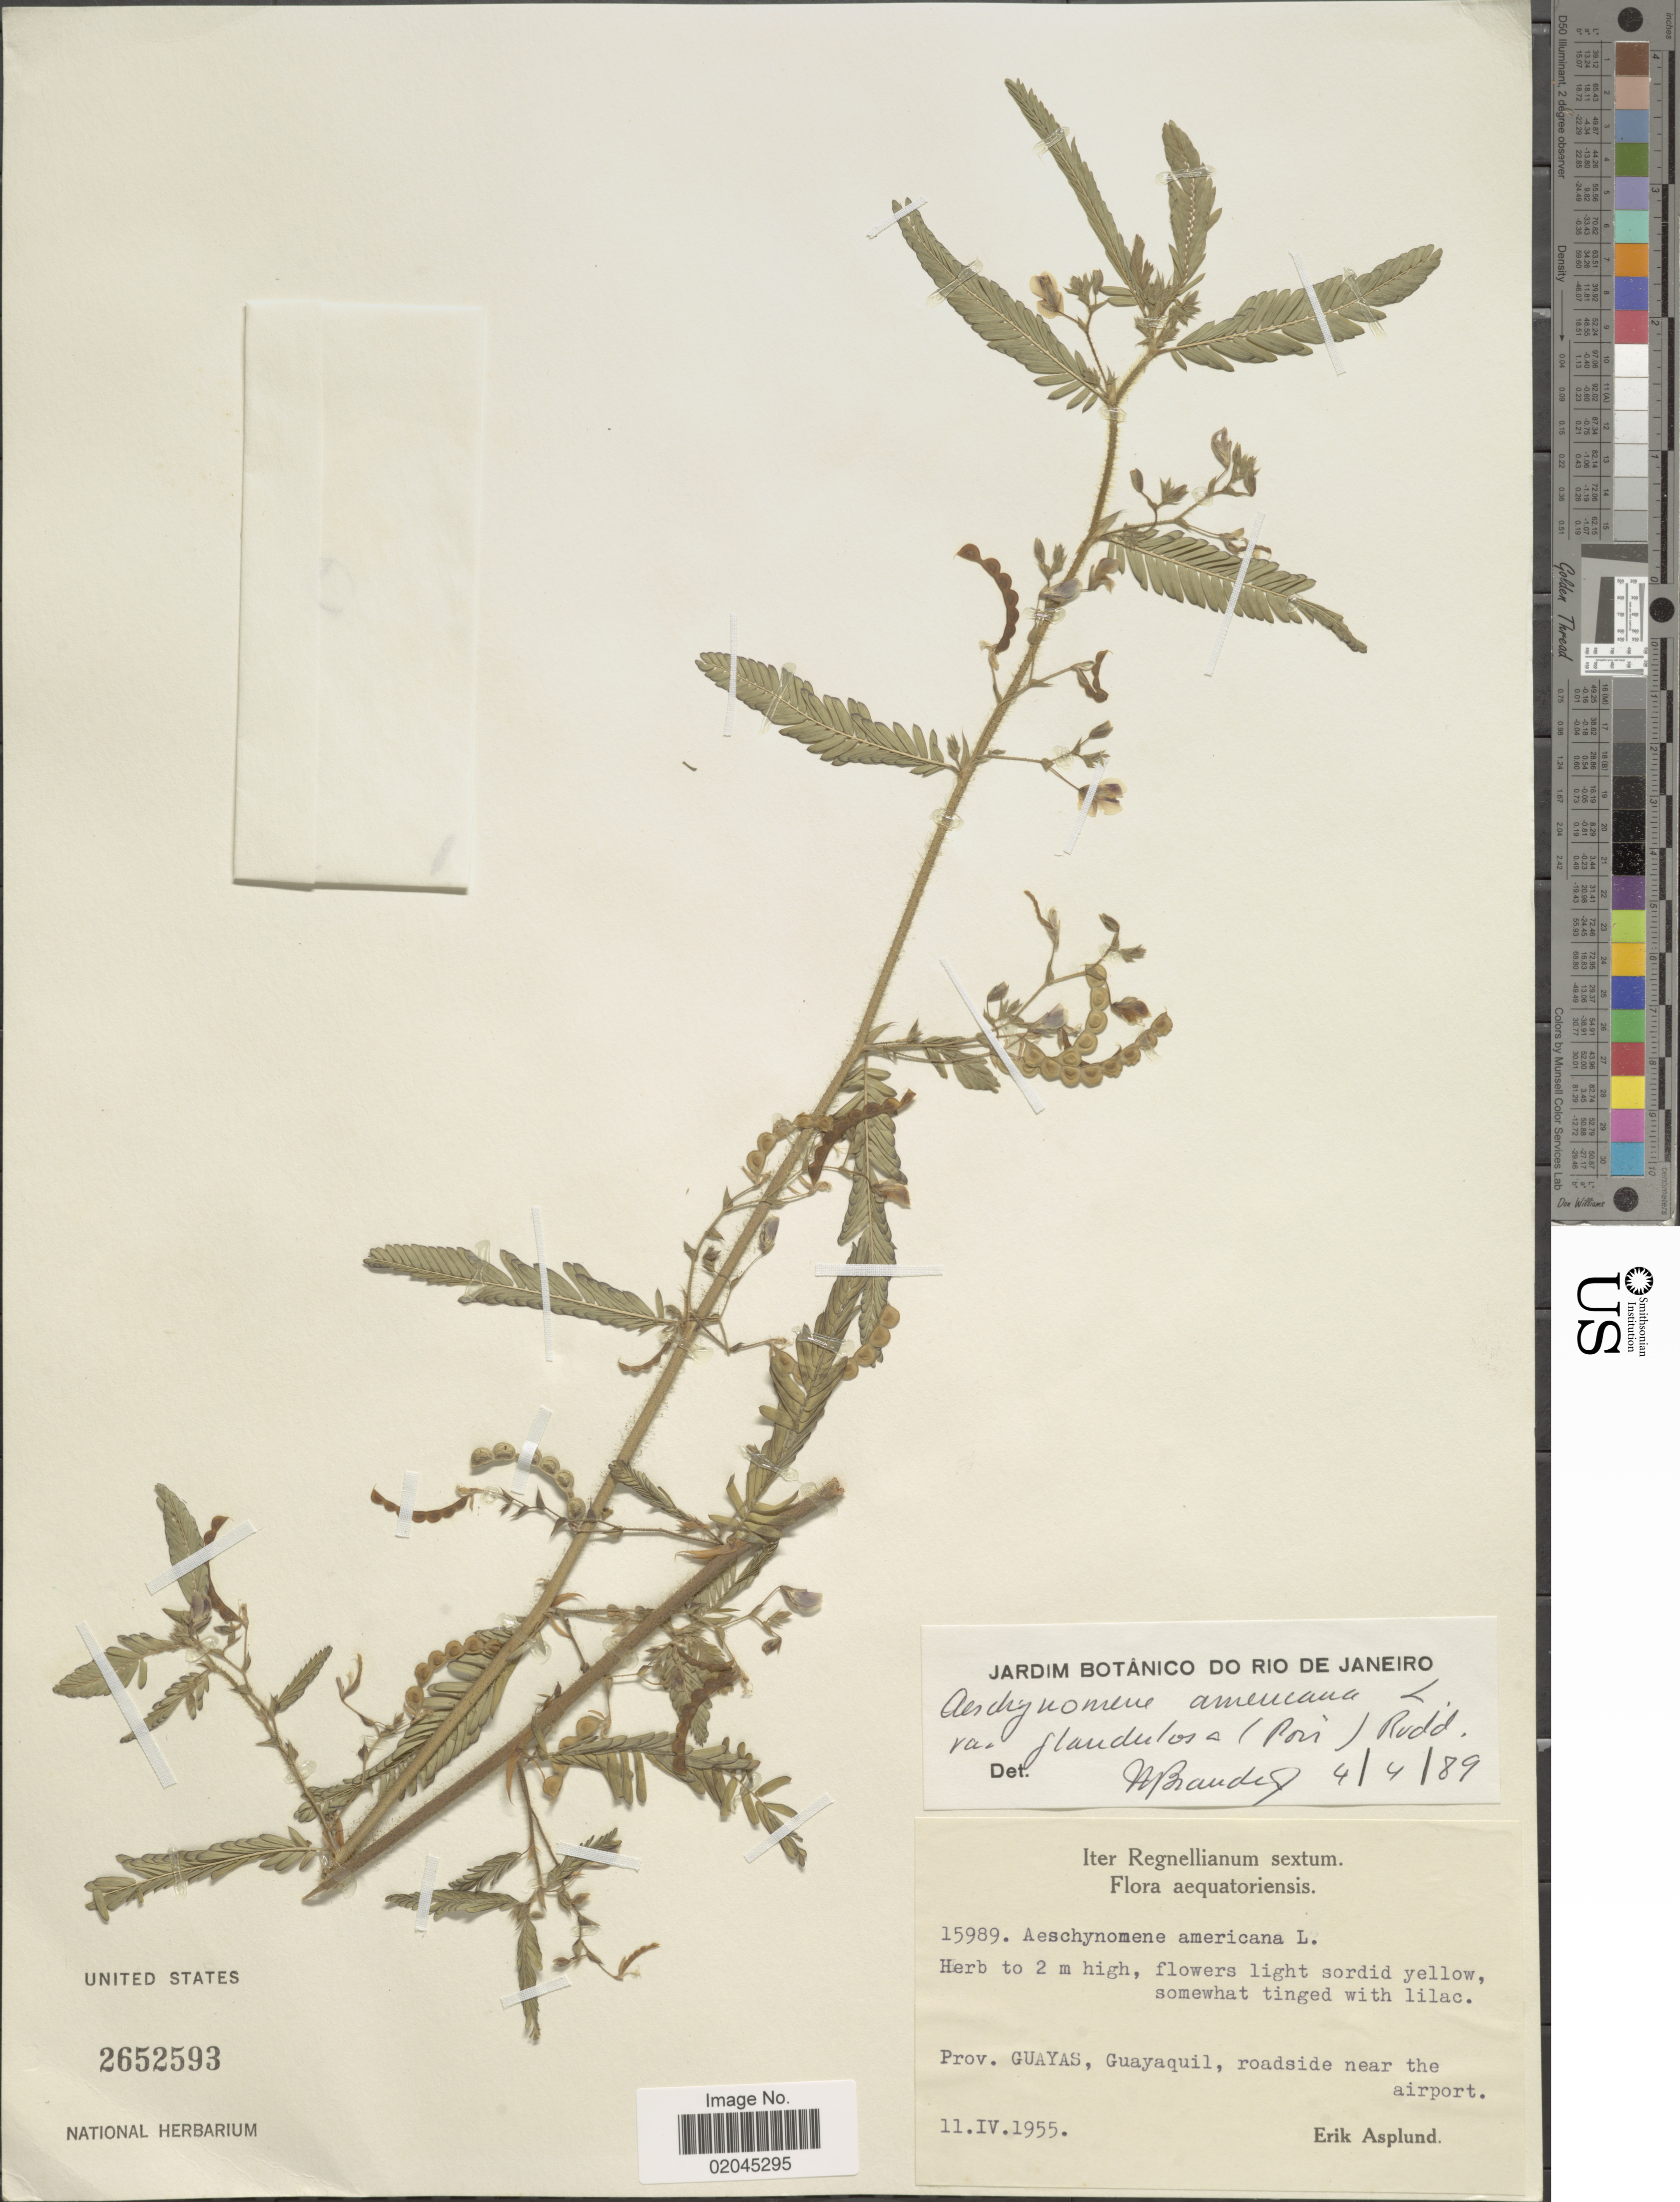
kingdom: Plantae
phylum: Tracheophyta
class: Magnoliopsida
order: Fabales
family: Fabaceae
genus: Aeschynomene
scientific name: Aeschynomene americana var. americana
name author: L.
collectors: E. Asplund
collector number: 15989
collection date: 1955-04-11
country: Ecuador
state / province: Guayas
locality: Guayaquil, roadside near the airport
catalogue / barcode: US 2652593